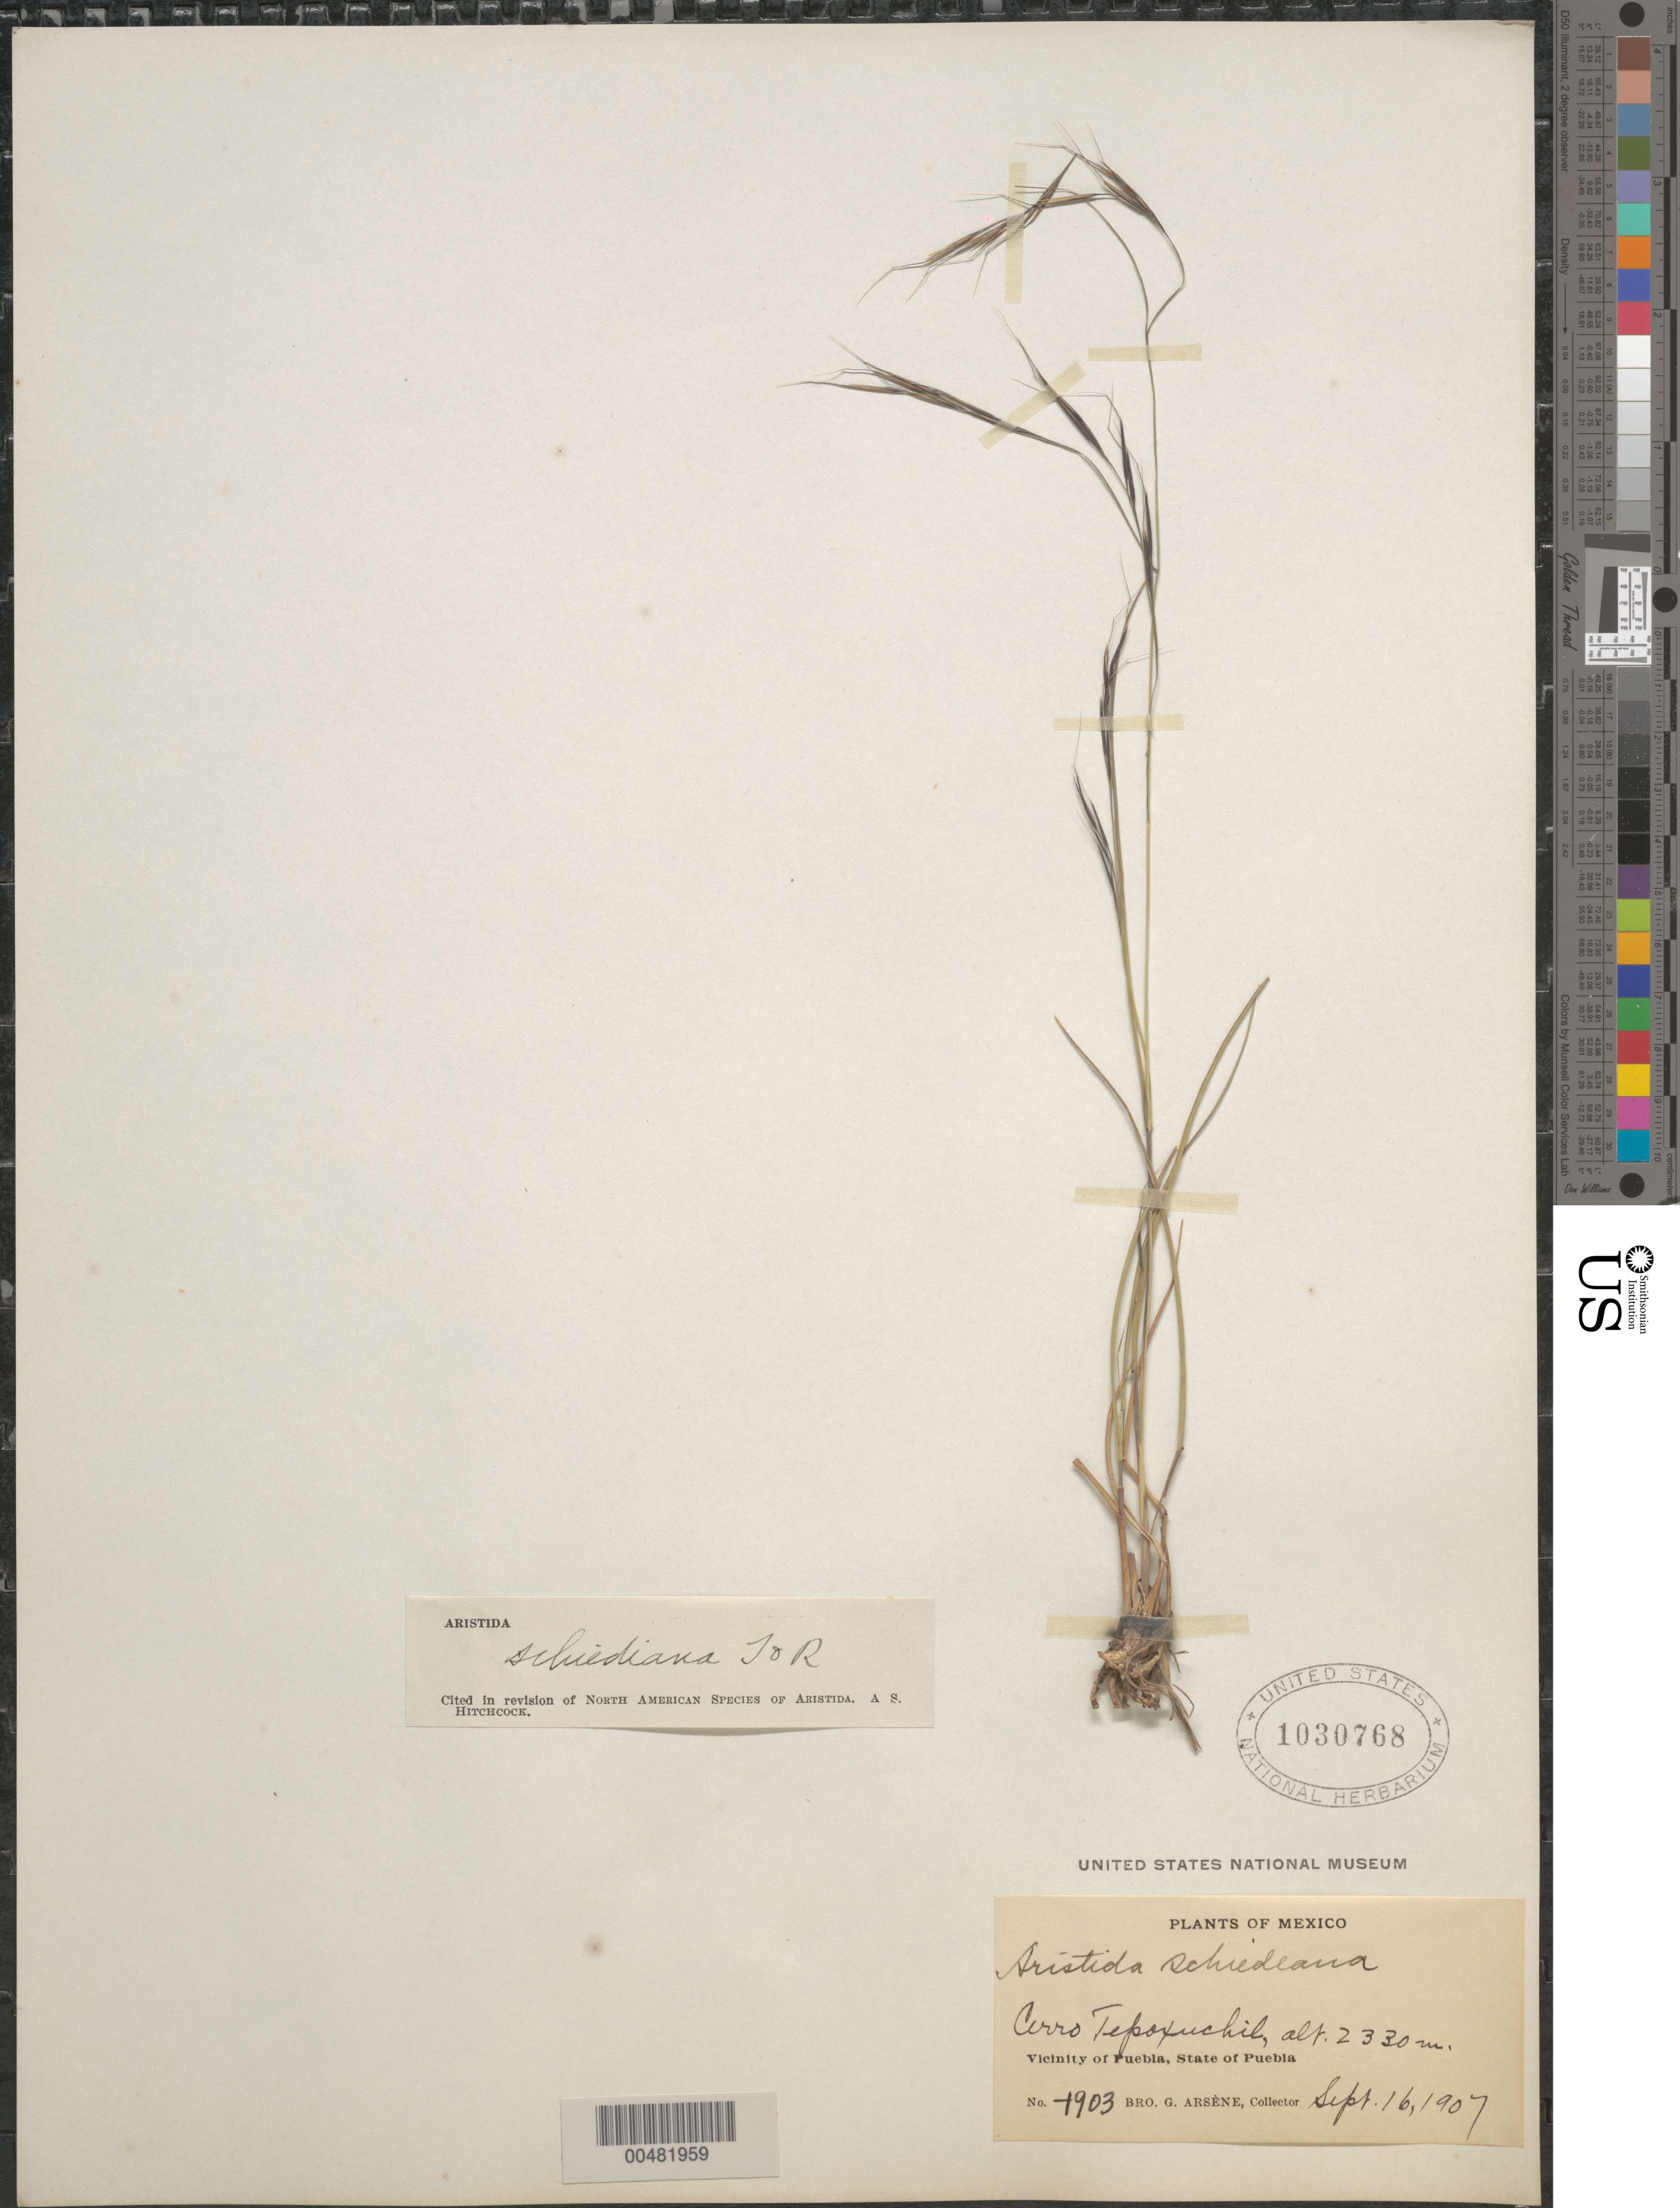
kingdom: Plantae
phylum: Tracheophyta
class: Liliopsida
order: Poales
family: Poaceae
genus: Aristida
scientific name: Aristida schiedeana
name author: Trin. & Rupr.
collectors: Bro. G. Arsène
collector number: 1903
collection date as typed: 16 Sep 1907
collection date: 1907-09-16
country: Mexico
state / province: Puebla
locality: Vicinity of Puebla, Cerro Tepoxuchil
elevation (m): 2330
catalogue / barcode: US 1030768